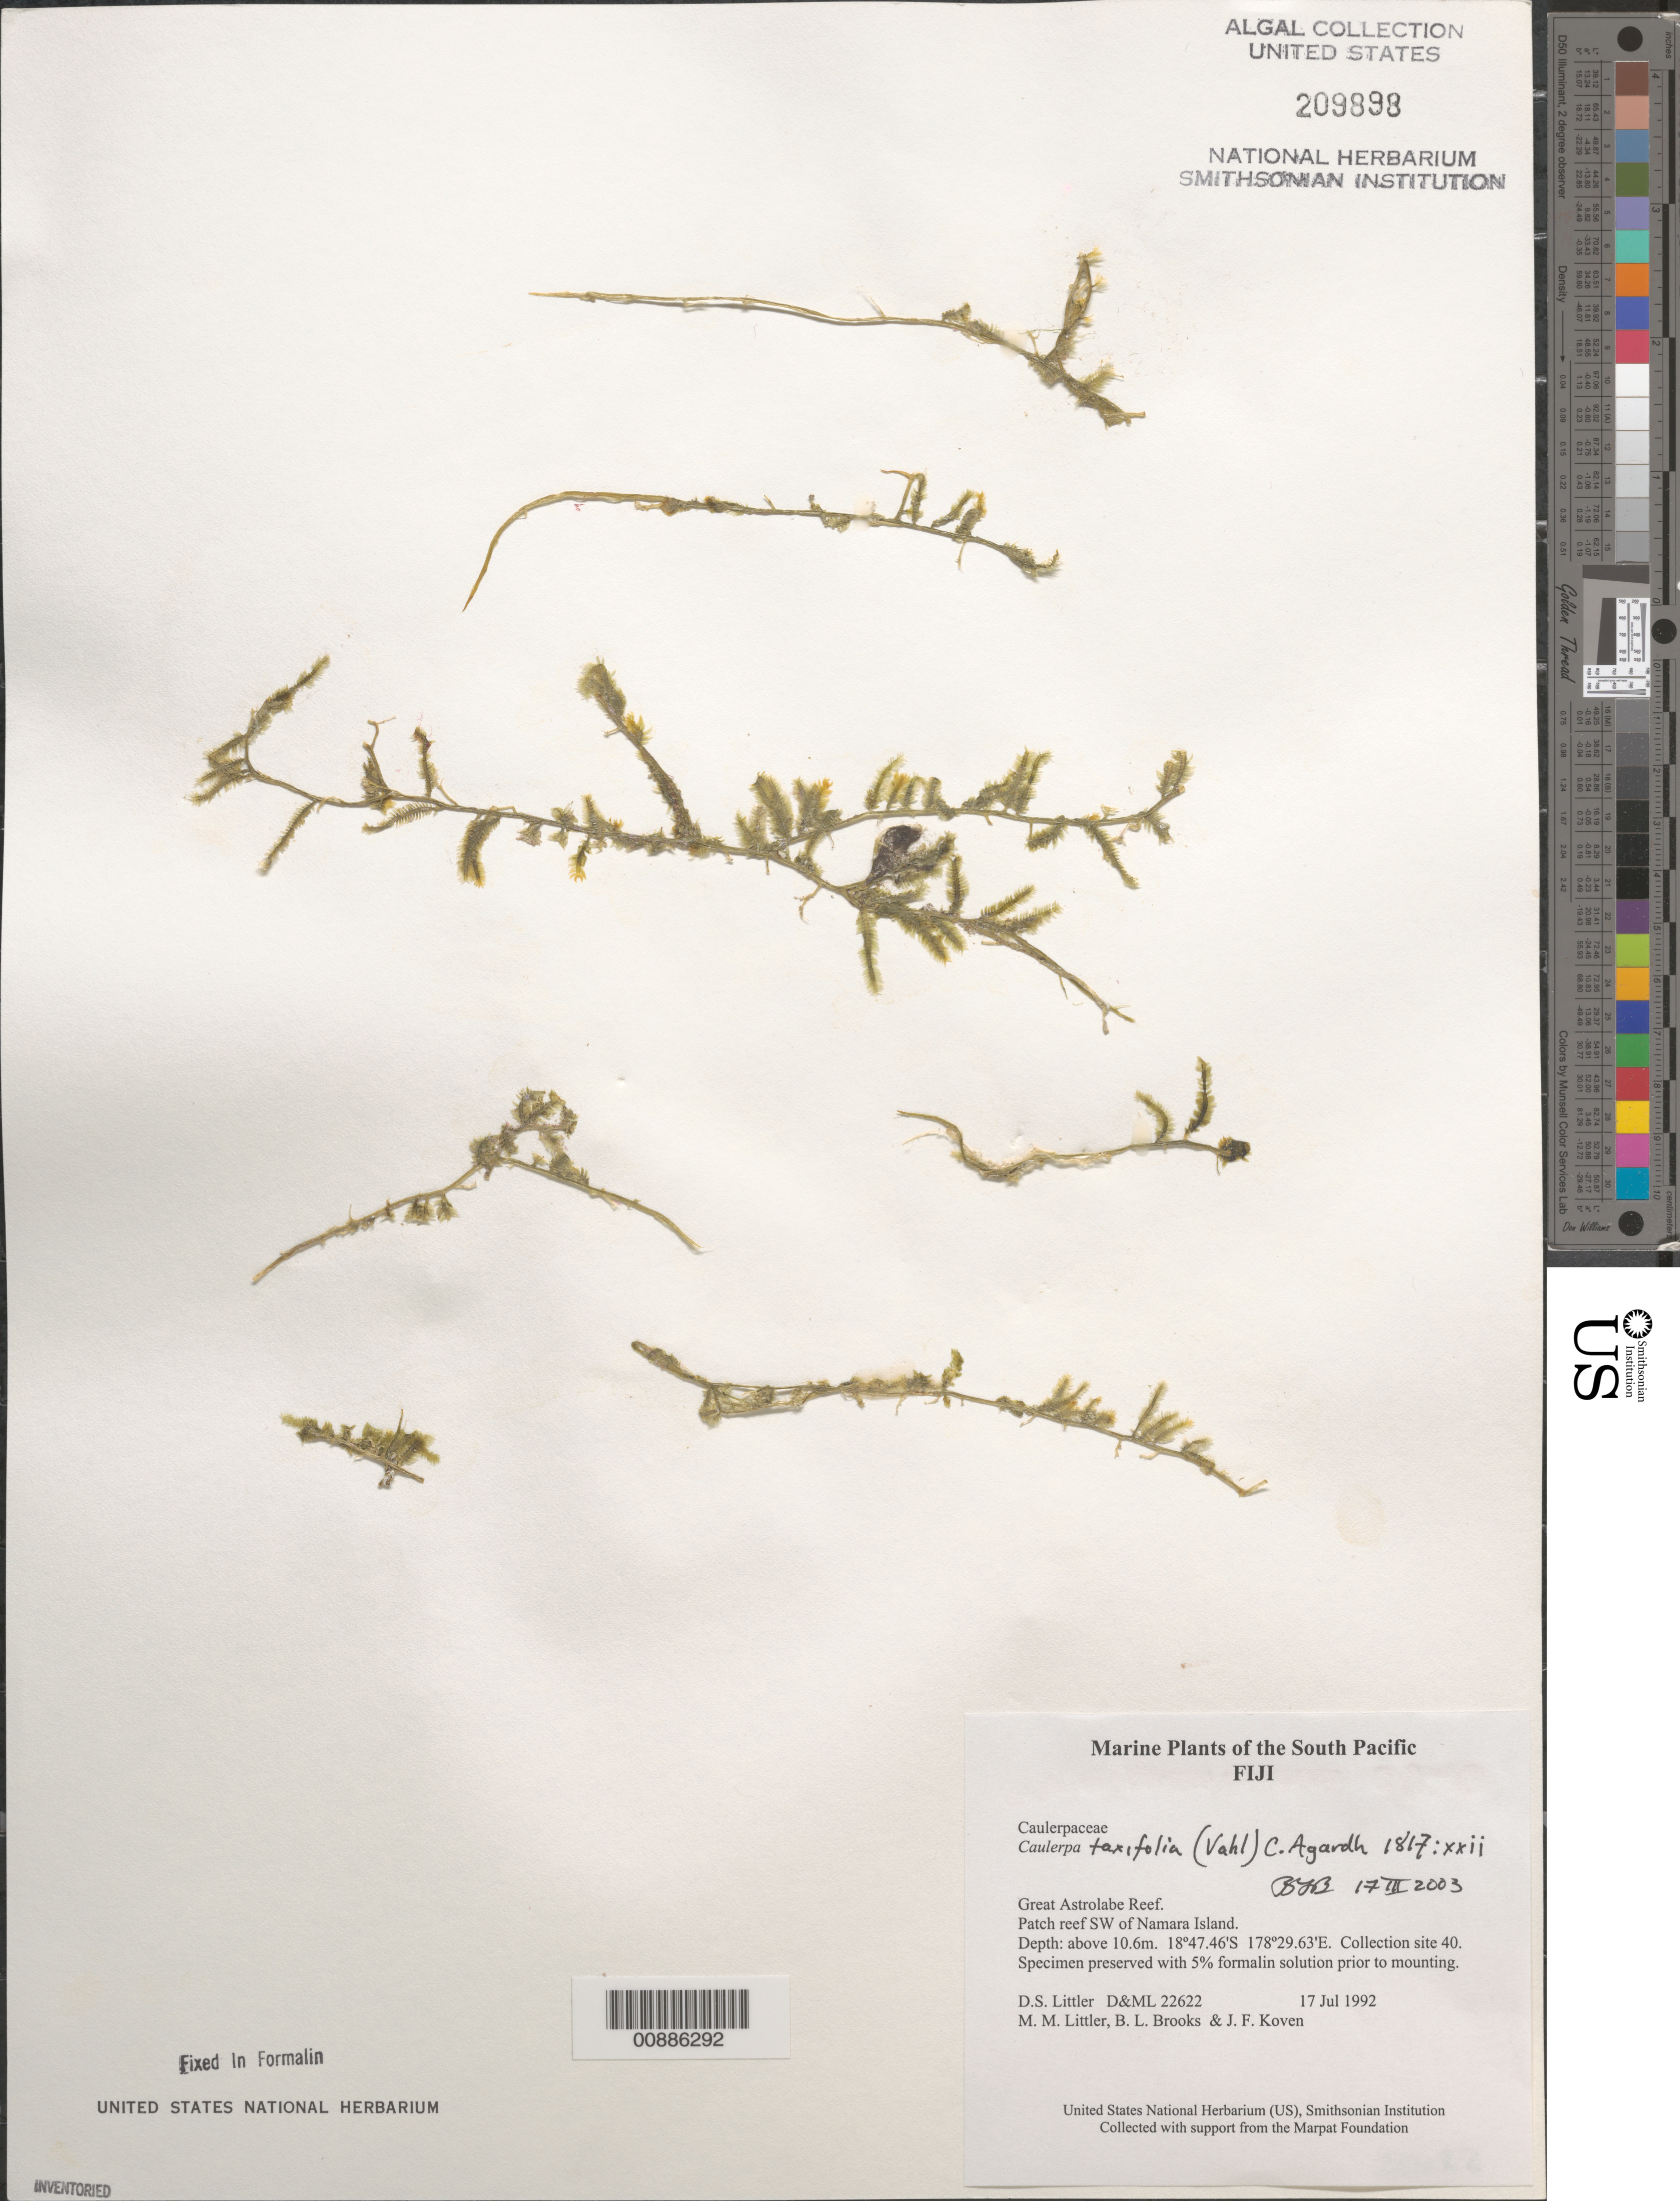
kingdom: Plantae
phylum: Chlorophyta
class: Ulvophyceae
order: Bryopsidales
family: Caulerpaceae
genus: Caulerpa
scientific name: Caulerpa taxifolia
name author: (M. Vahl) C. Agardh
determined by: Brooks, B. L., (BOT), Smithsonian Institution - National Museum of Natural History (UNITED STATES)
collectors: D. S. Littler, M. M. Littler, B. Brooks & J. Koven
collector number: D&ML 22622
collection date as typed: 17 Jul 1992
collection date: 1992-07-17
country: Fiji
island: Great Astrolabe Reef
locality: Great Astrolabe Reef, patch reef southwest of Namara Island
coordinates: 18 47.46'S, 178 29.63'E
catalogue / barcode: US 209898